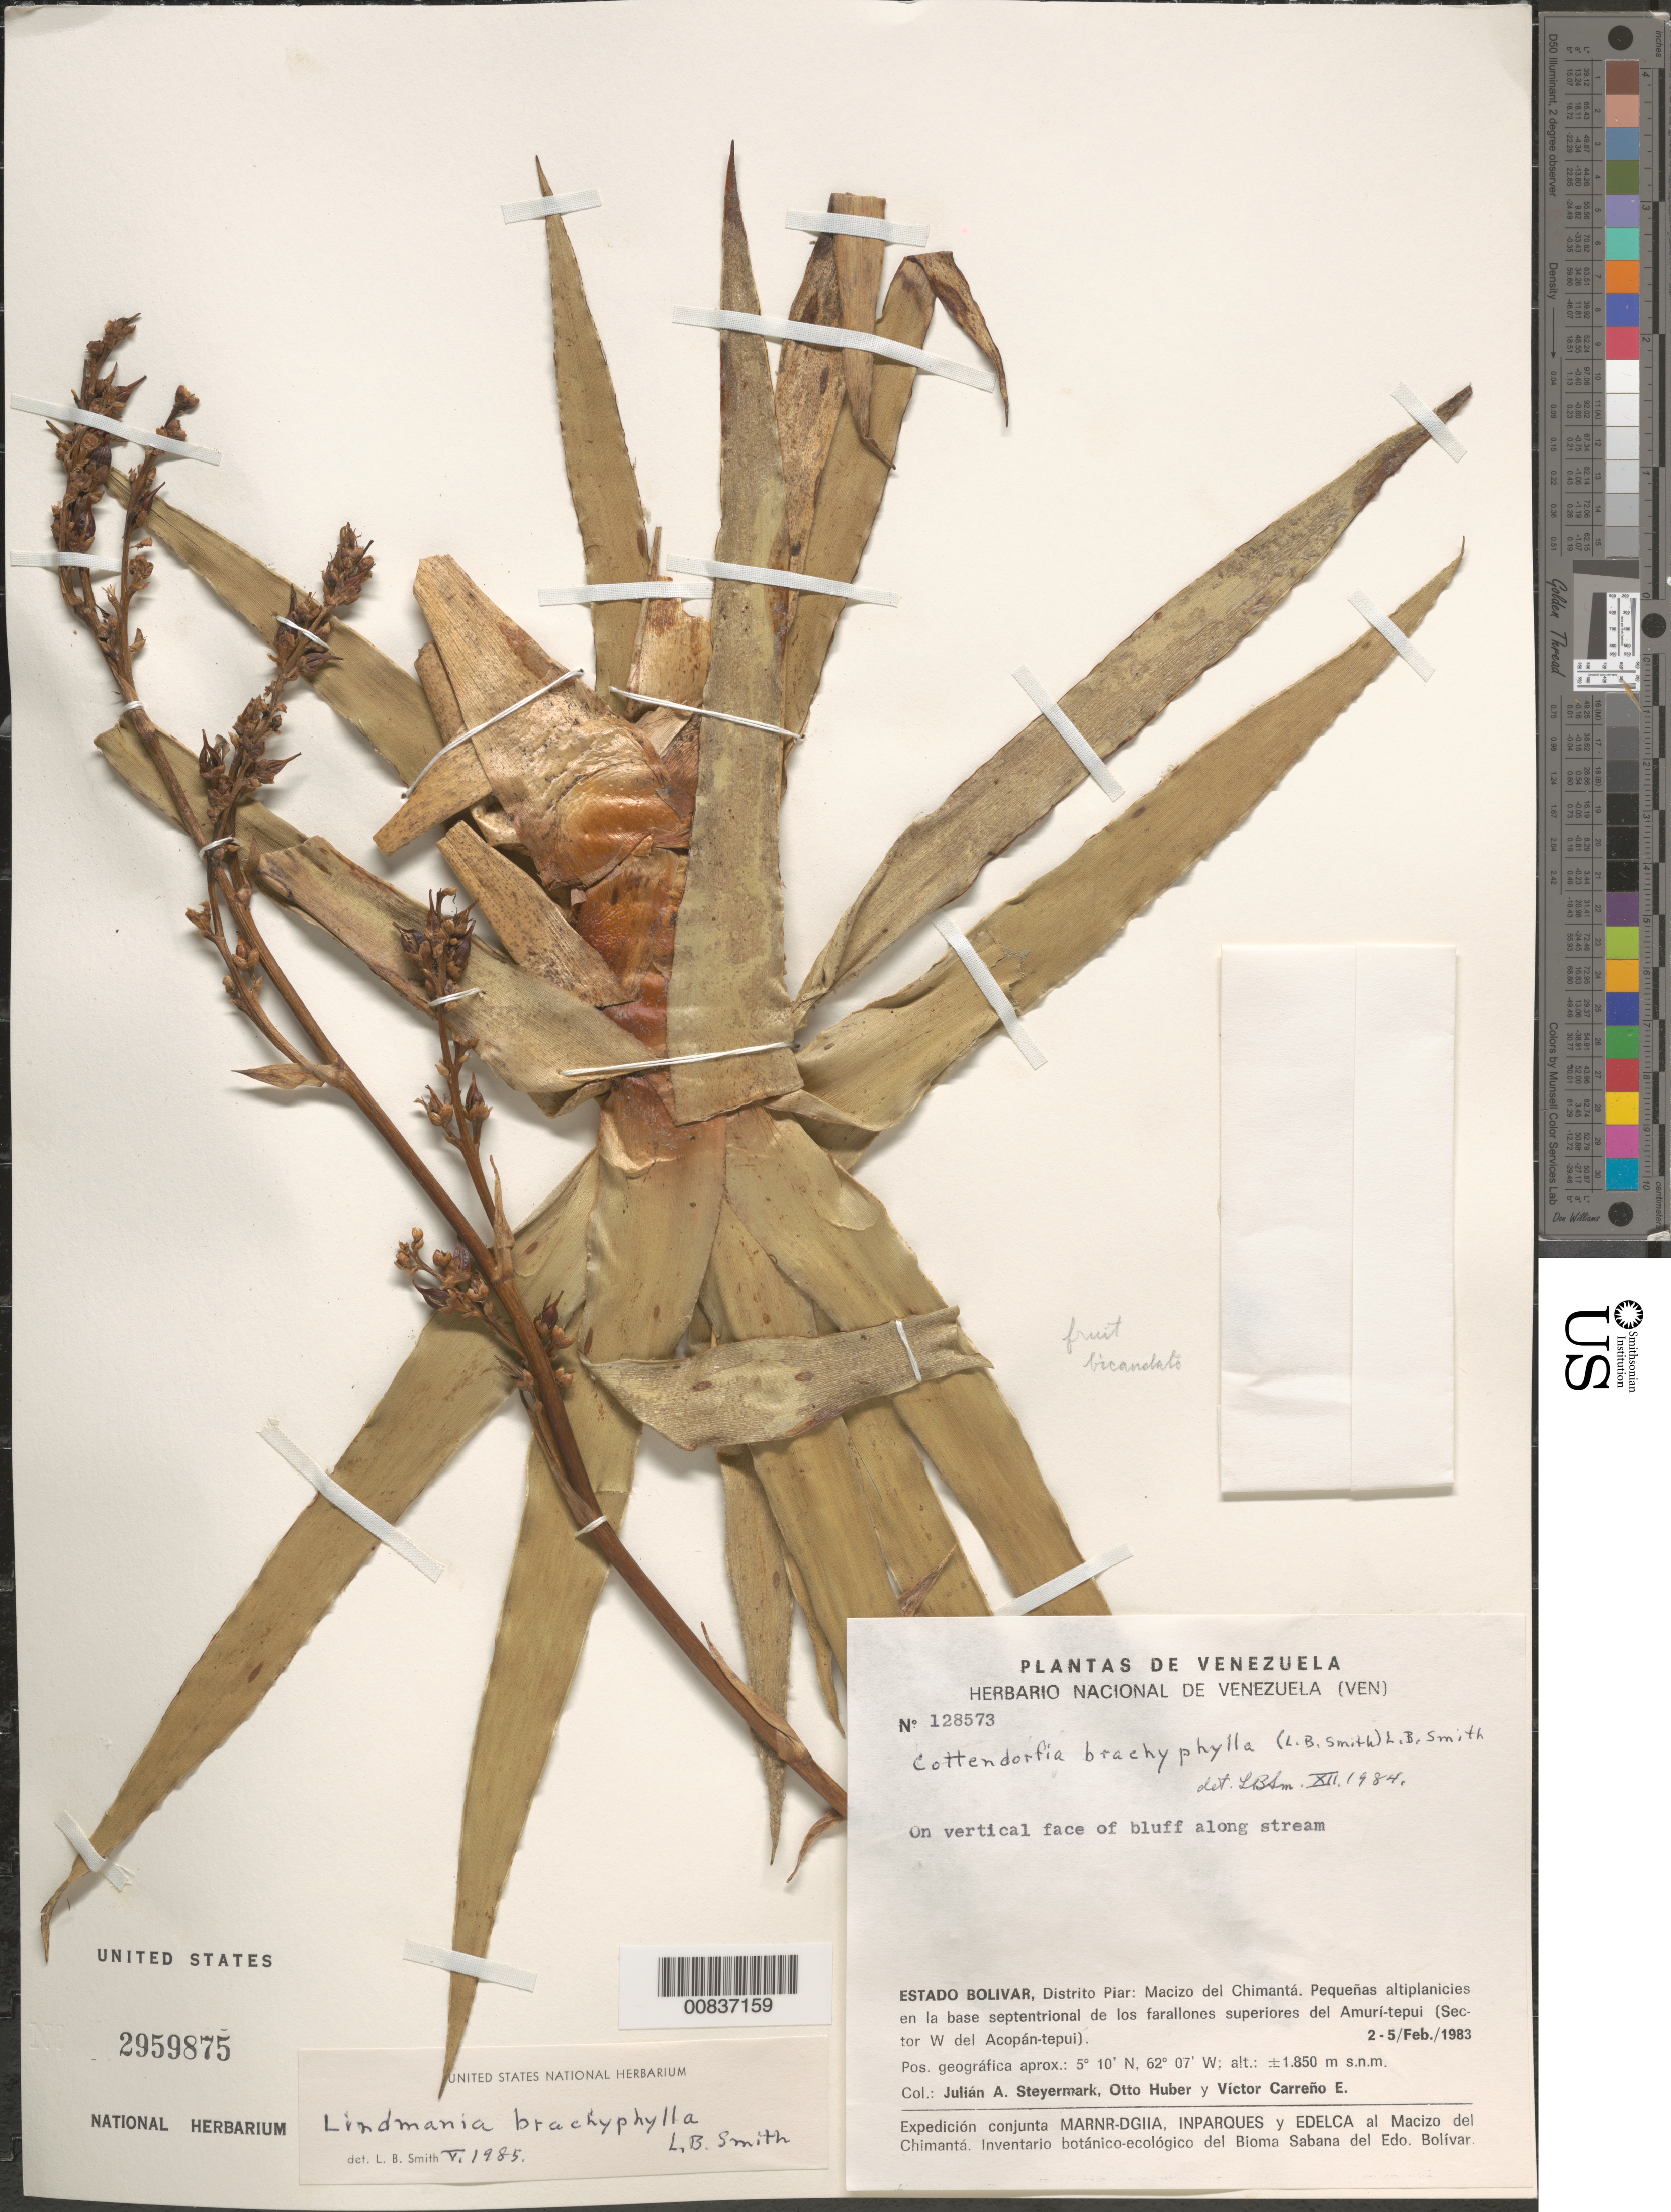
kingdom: Plantae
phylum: Tracheophyta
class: Liliopsida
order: Poales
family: Bromeliaceae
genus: Lindmania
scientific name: Lindmania brachyphylla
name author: L.B. Sm.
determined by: Smith, Lyman B., (US), NMNH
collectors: J. Steyermark, O. Huber & V. Carreño E.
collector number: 128573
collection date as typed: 2-Feb-83 to 5-Feb-83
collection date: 1983-02-02/1983-02-05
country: Venezuela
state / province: Bolívar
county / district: Piar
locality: Macizo del Chimantá, Amuí-tepuí (Sector W del Acopán-tepuí); E of campsite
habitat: Vertical face of bluff along stream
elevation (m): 1850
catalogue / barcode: US 2959875